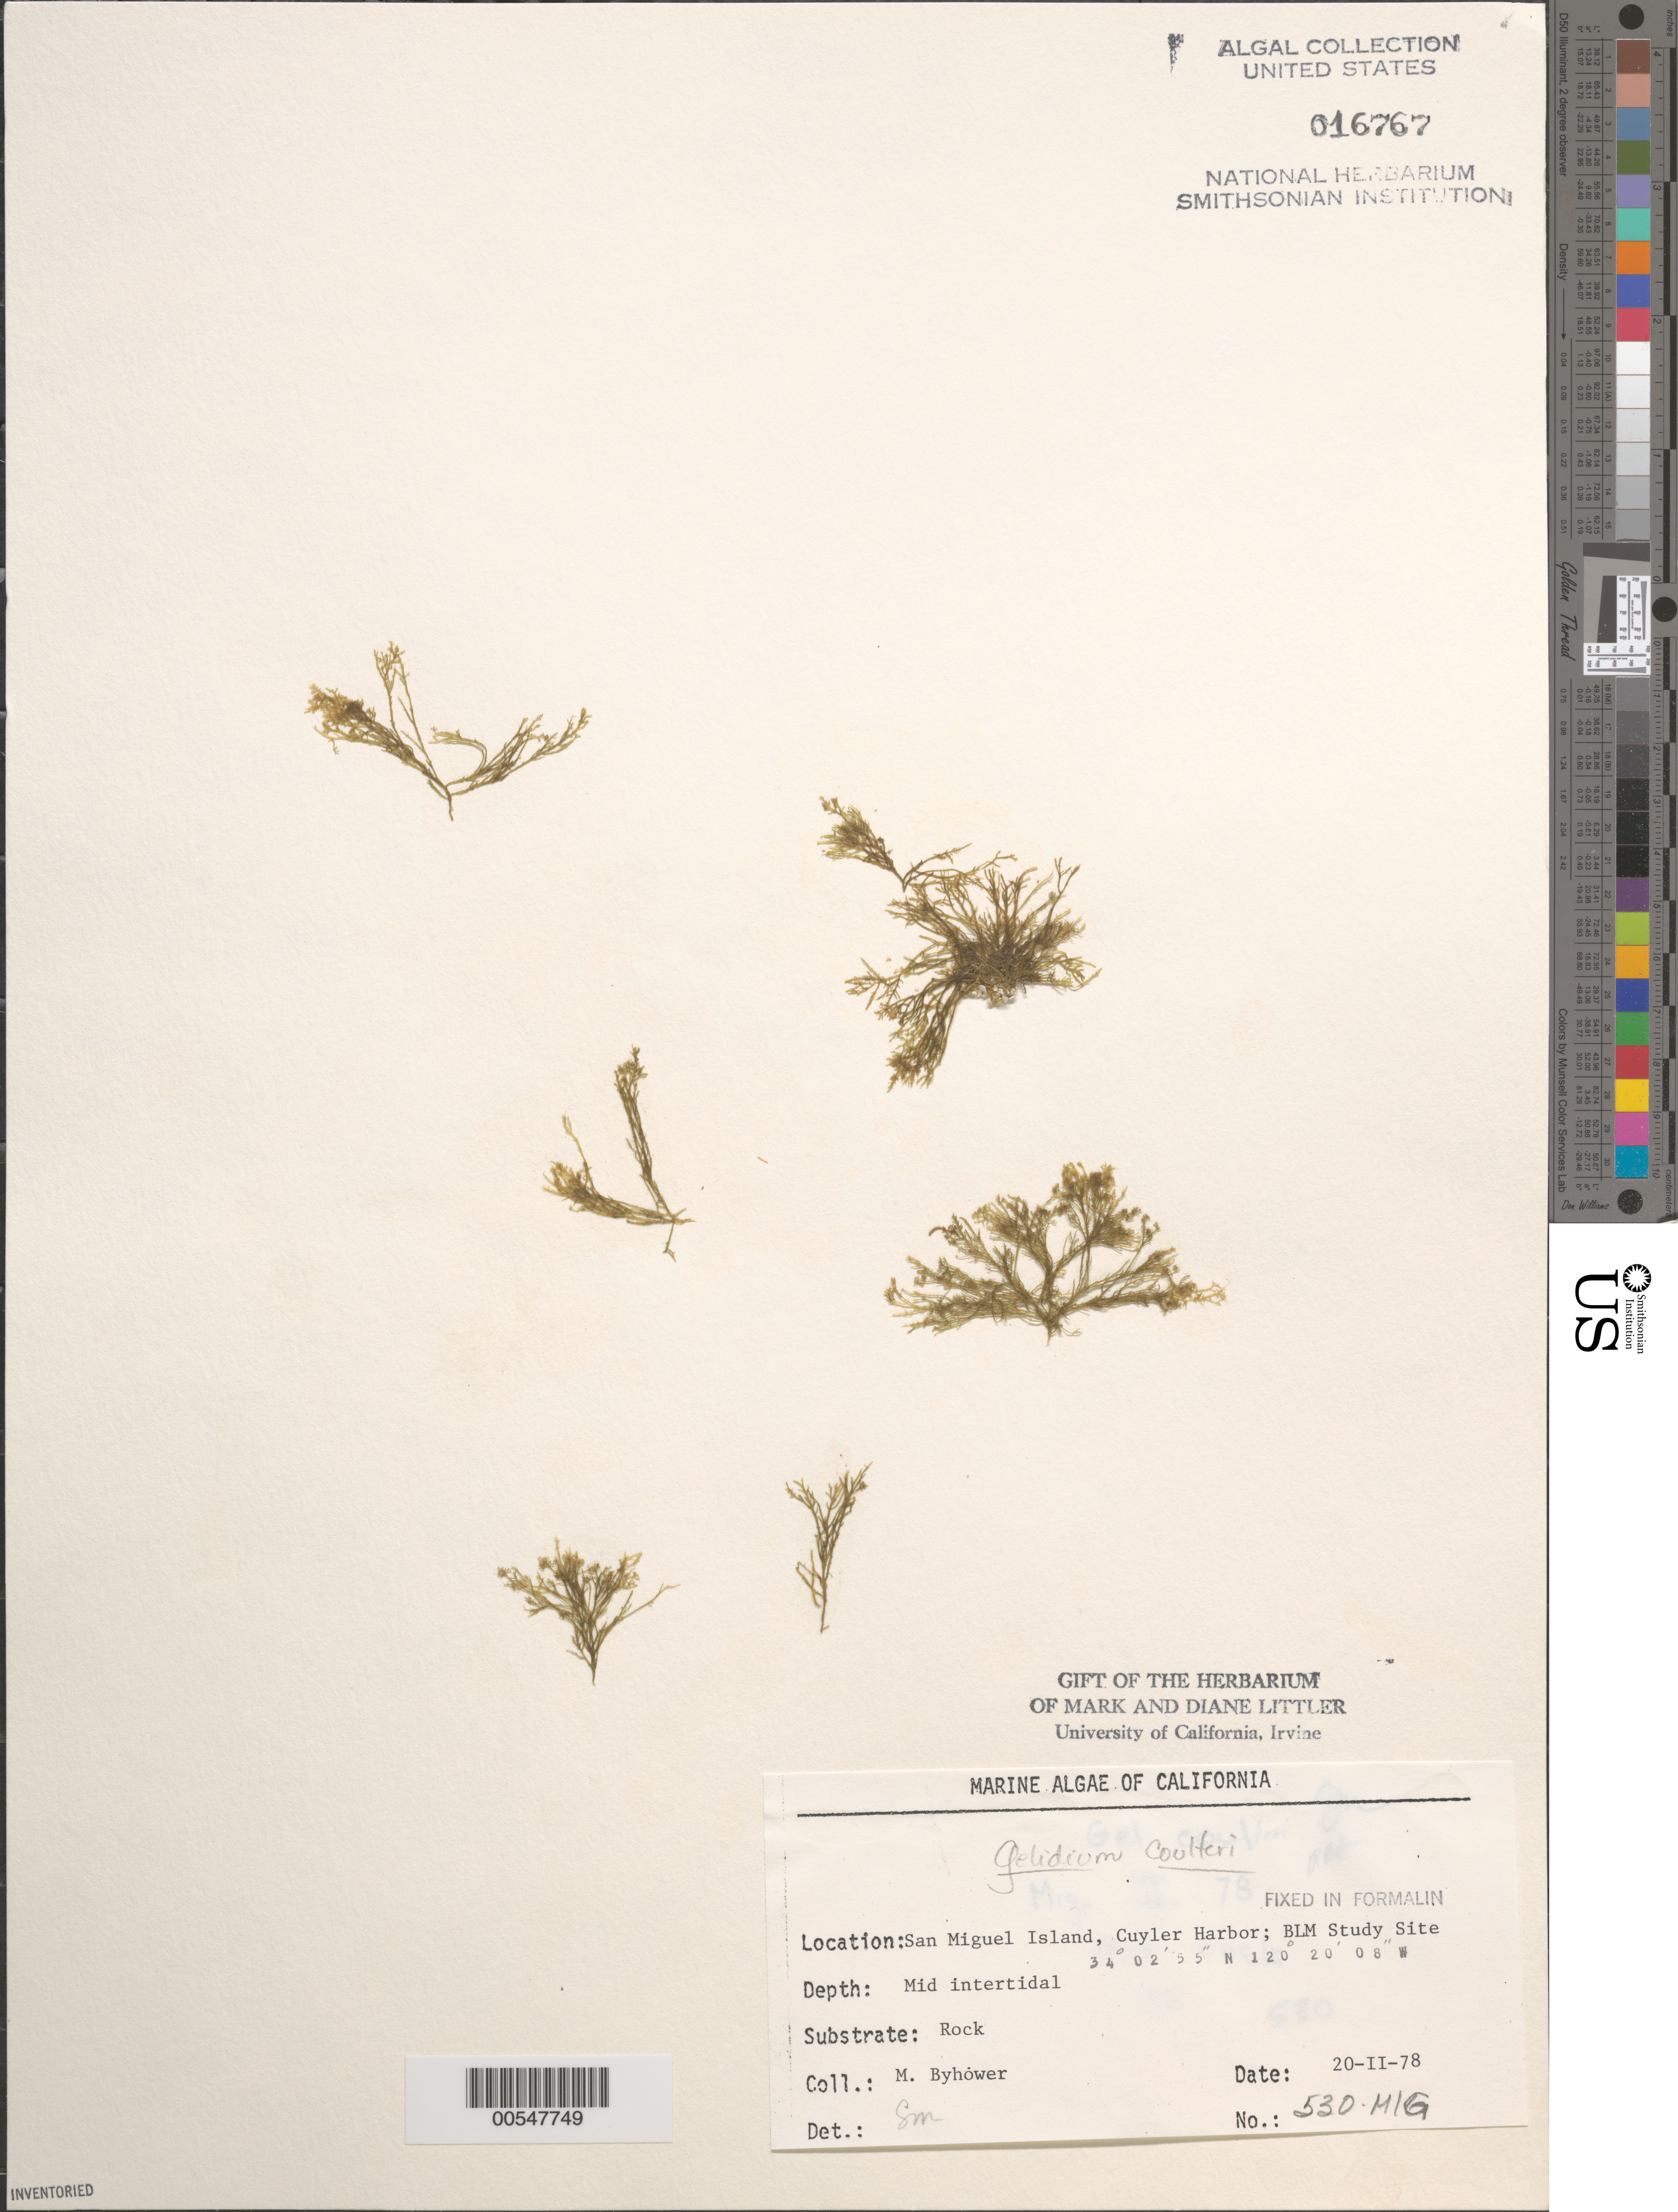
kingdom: Plantae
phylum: Rhodophyta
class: Florideophyceae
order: Gelidiales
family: Gelidiaceae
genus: Gelidium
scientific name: Gelidium coulteri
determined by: Murray, S. N.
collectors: M. Byhower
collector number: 530-mig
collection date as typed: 20 Feb 1978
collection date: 1978-02-20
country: United States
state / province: California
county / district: Santa Barbara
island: San Miguel Island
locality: Cuyler Harbor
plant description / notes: BLM-SOCALBIGHT Rocky Intertidal Survey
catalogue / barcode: US 16767